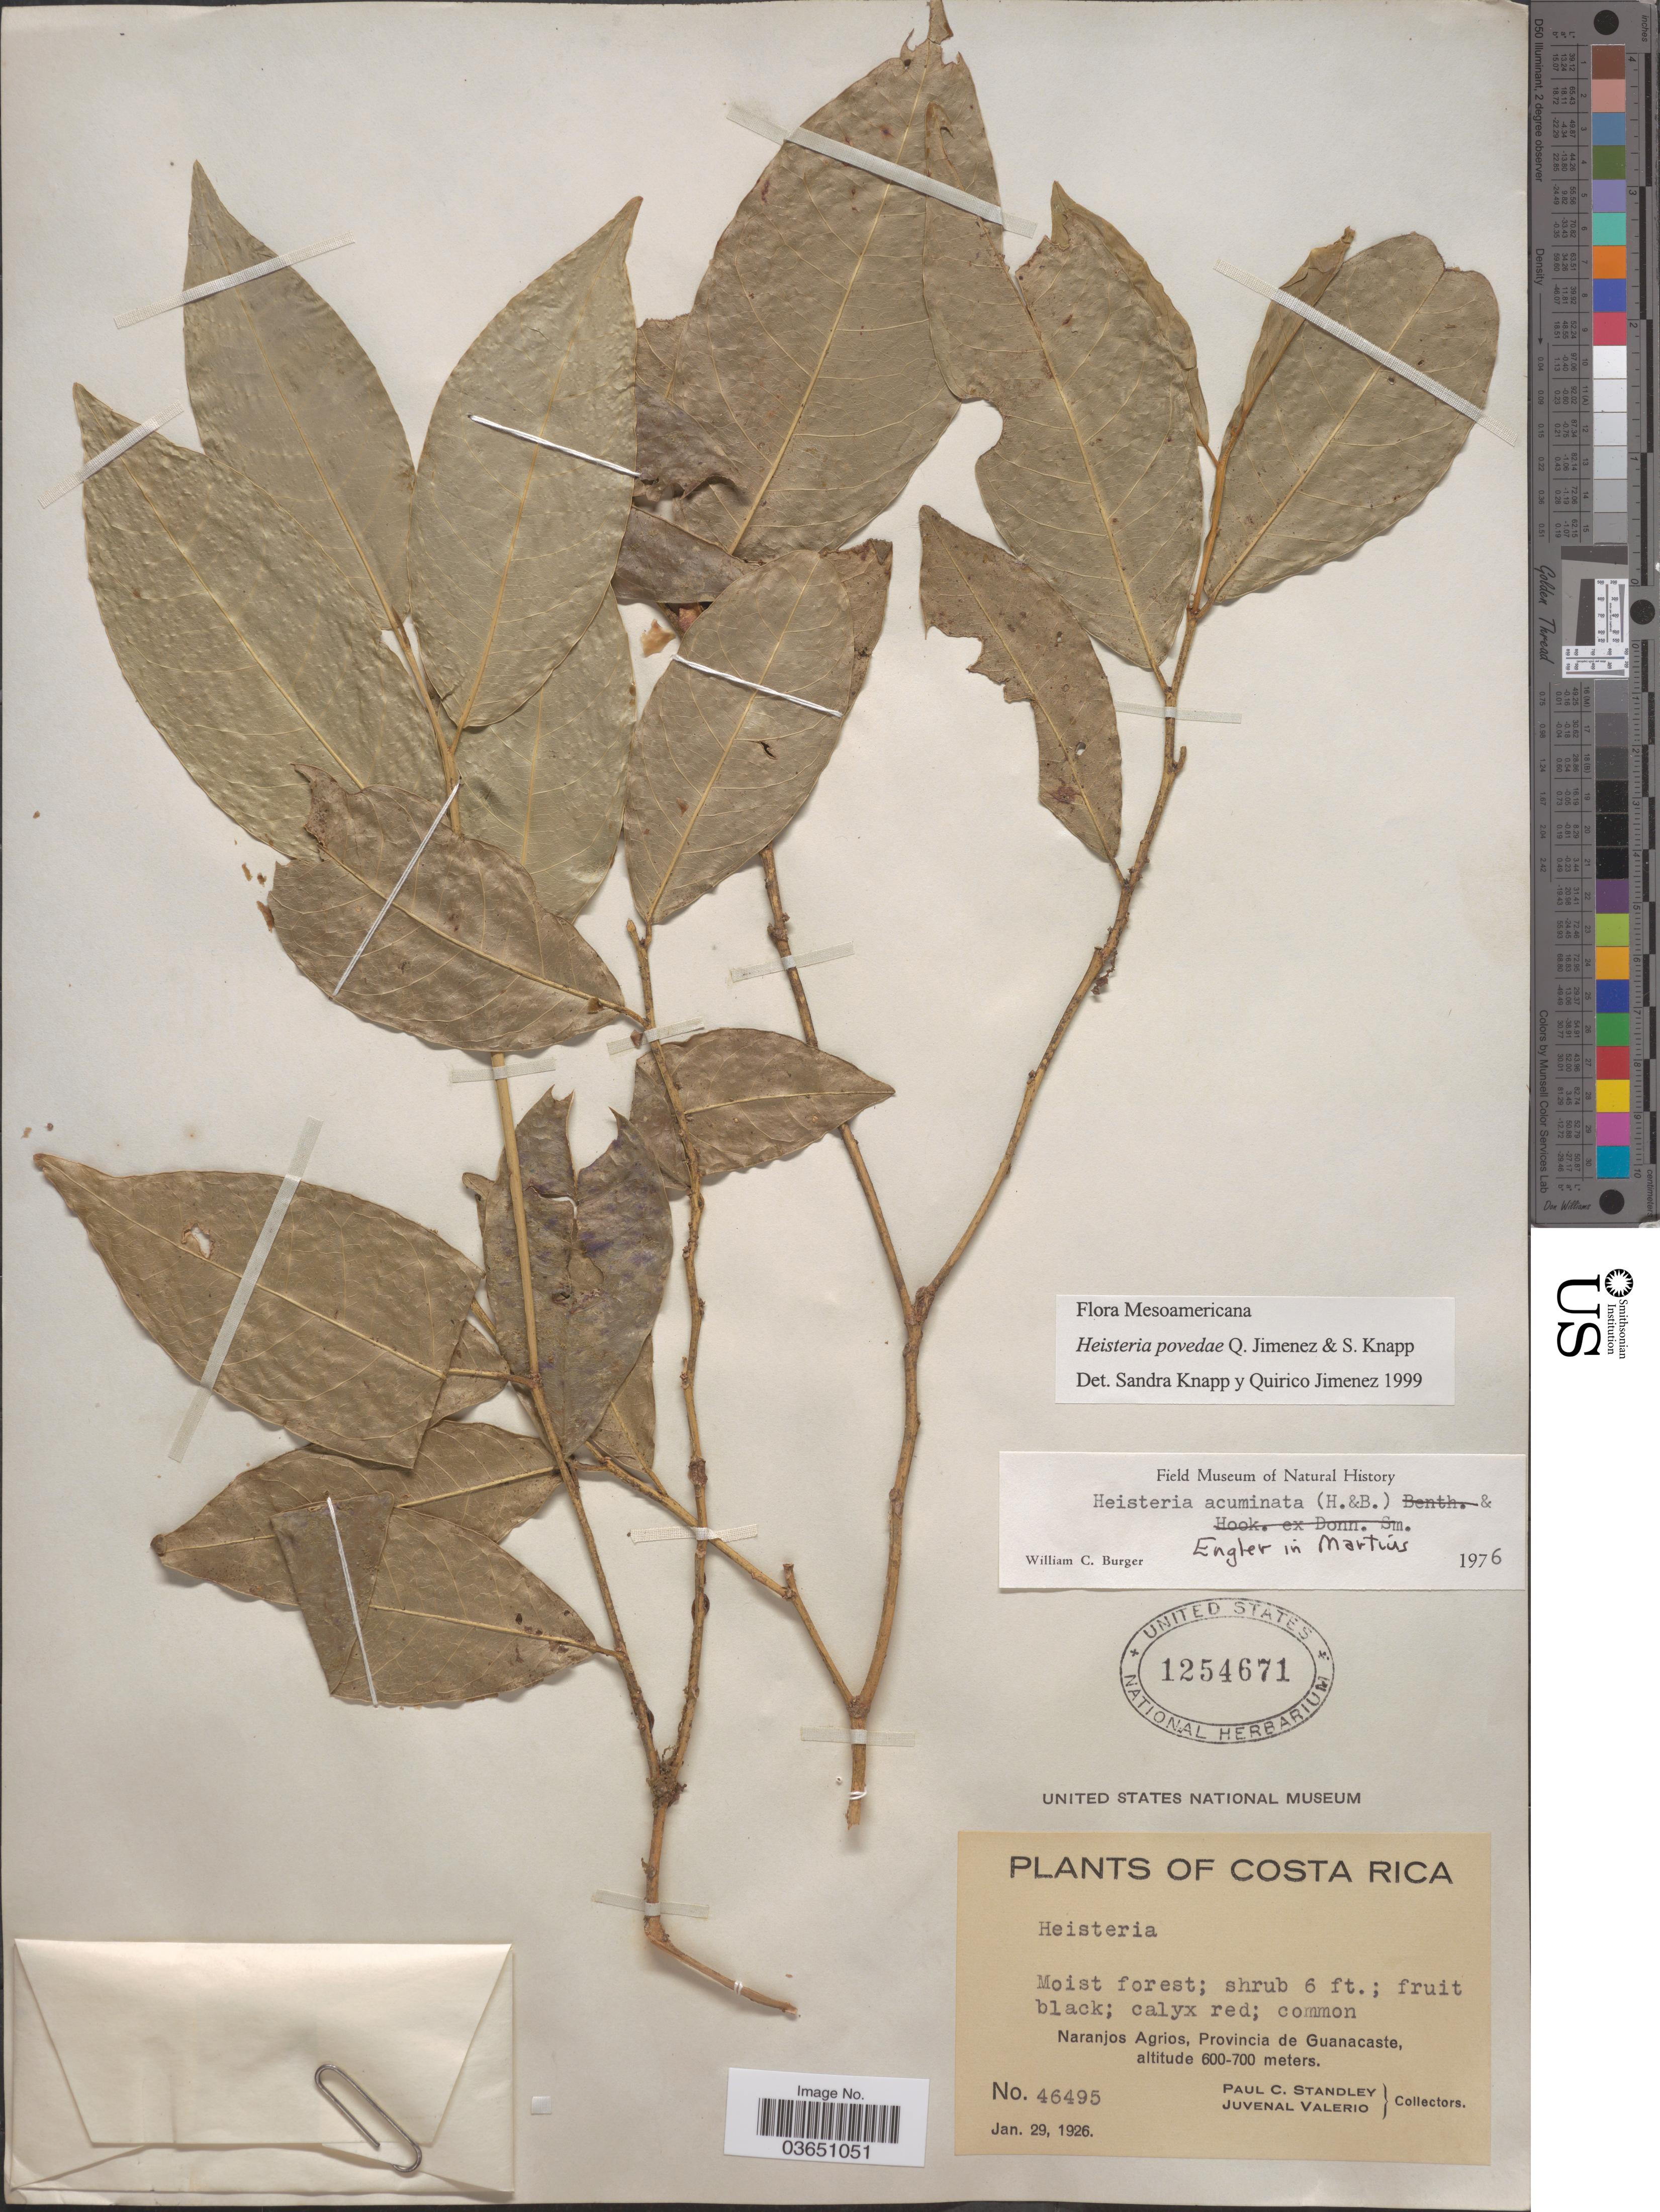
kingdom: Plantae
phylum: Tracheophyta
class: Magnoliopsida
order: Santalales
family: Erythropalaceae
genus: Heisteria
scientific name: Heisteria povedae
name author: Q. Jiménez & S. Knapp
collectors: P. C. Standley & J. Valerio R.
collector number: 46495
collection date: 1926-01-29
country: Costa Rica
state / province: Guanacaste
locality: Naranjos Agrios.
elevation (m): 600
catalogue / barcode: US 1254671